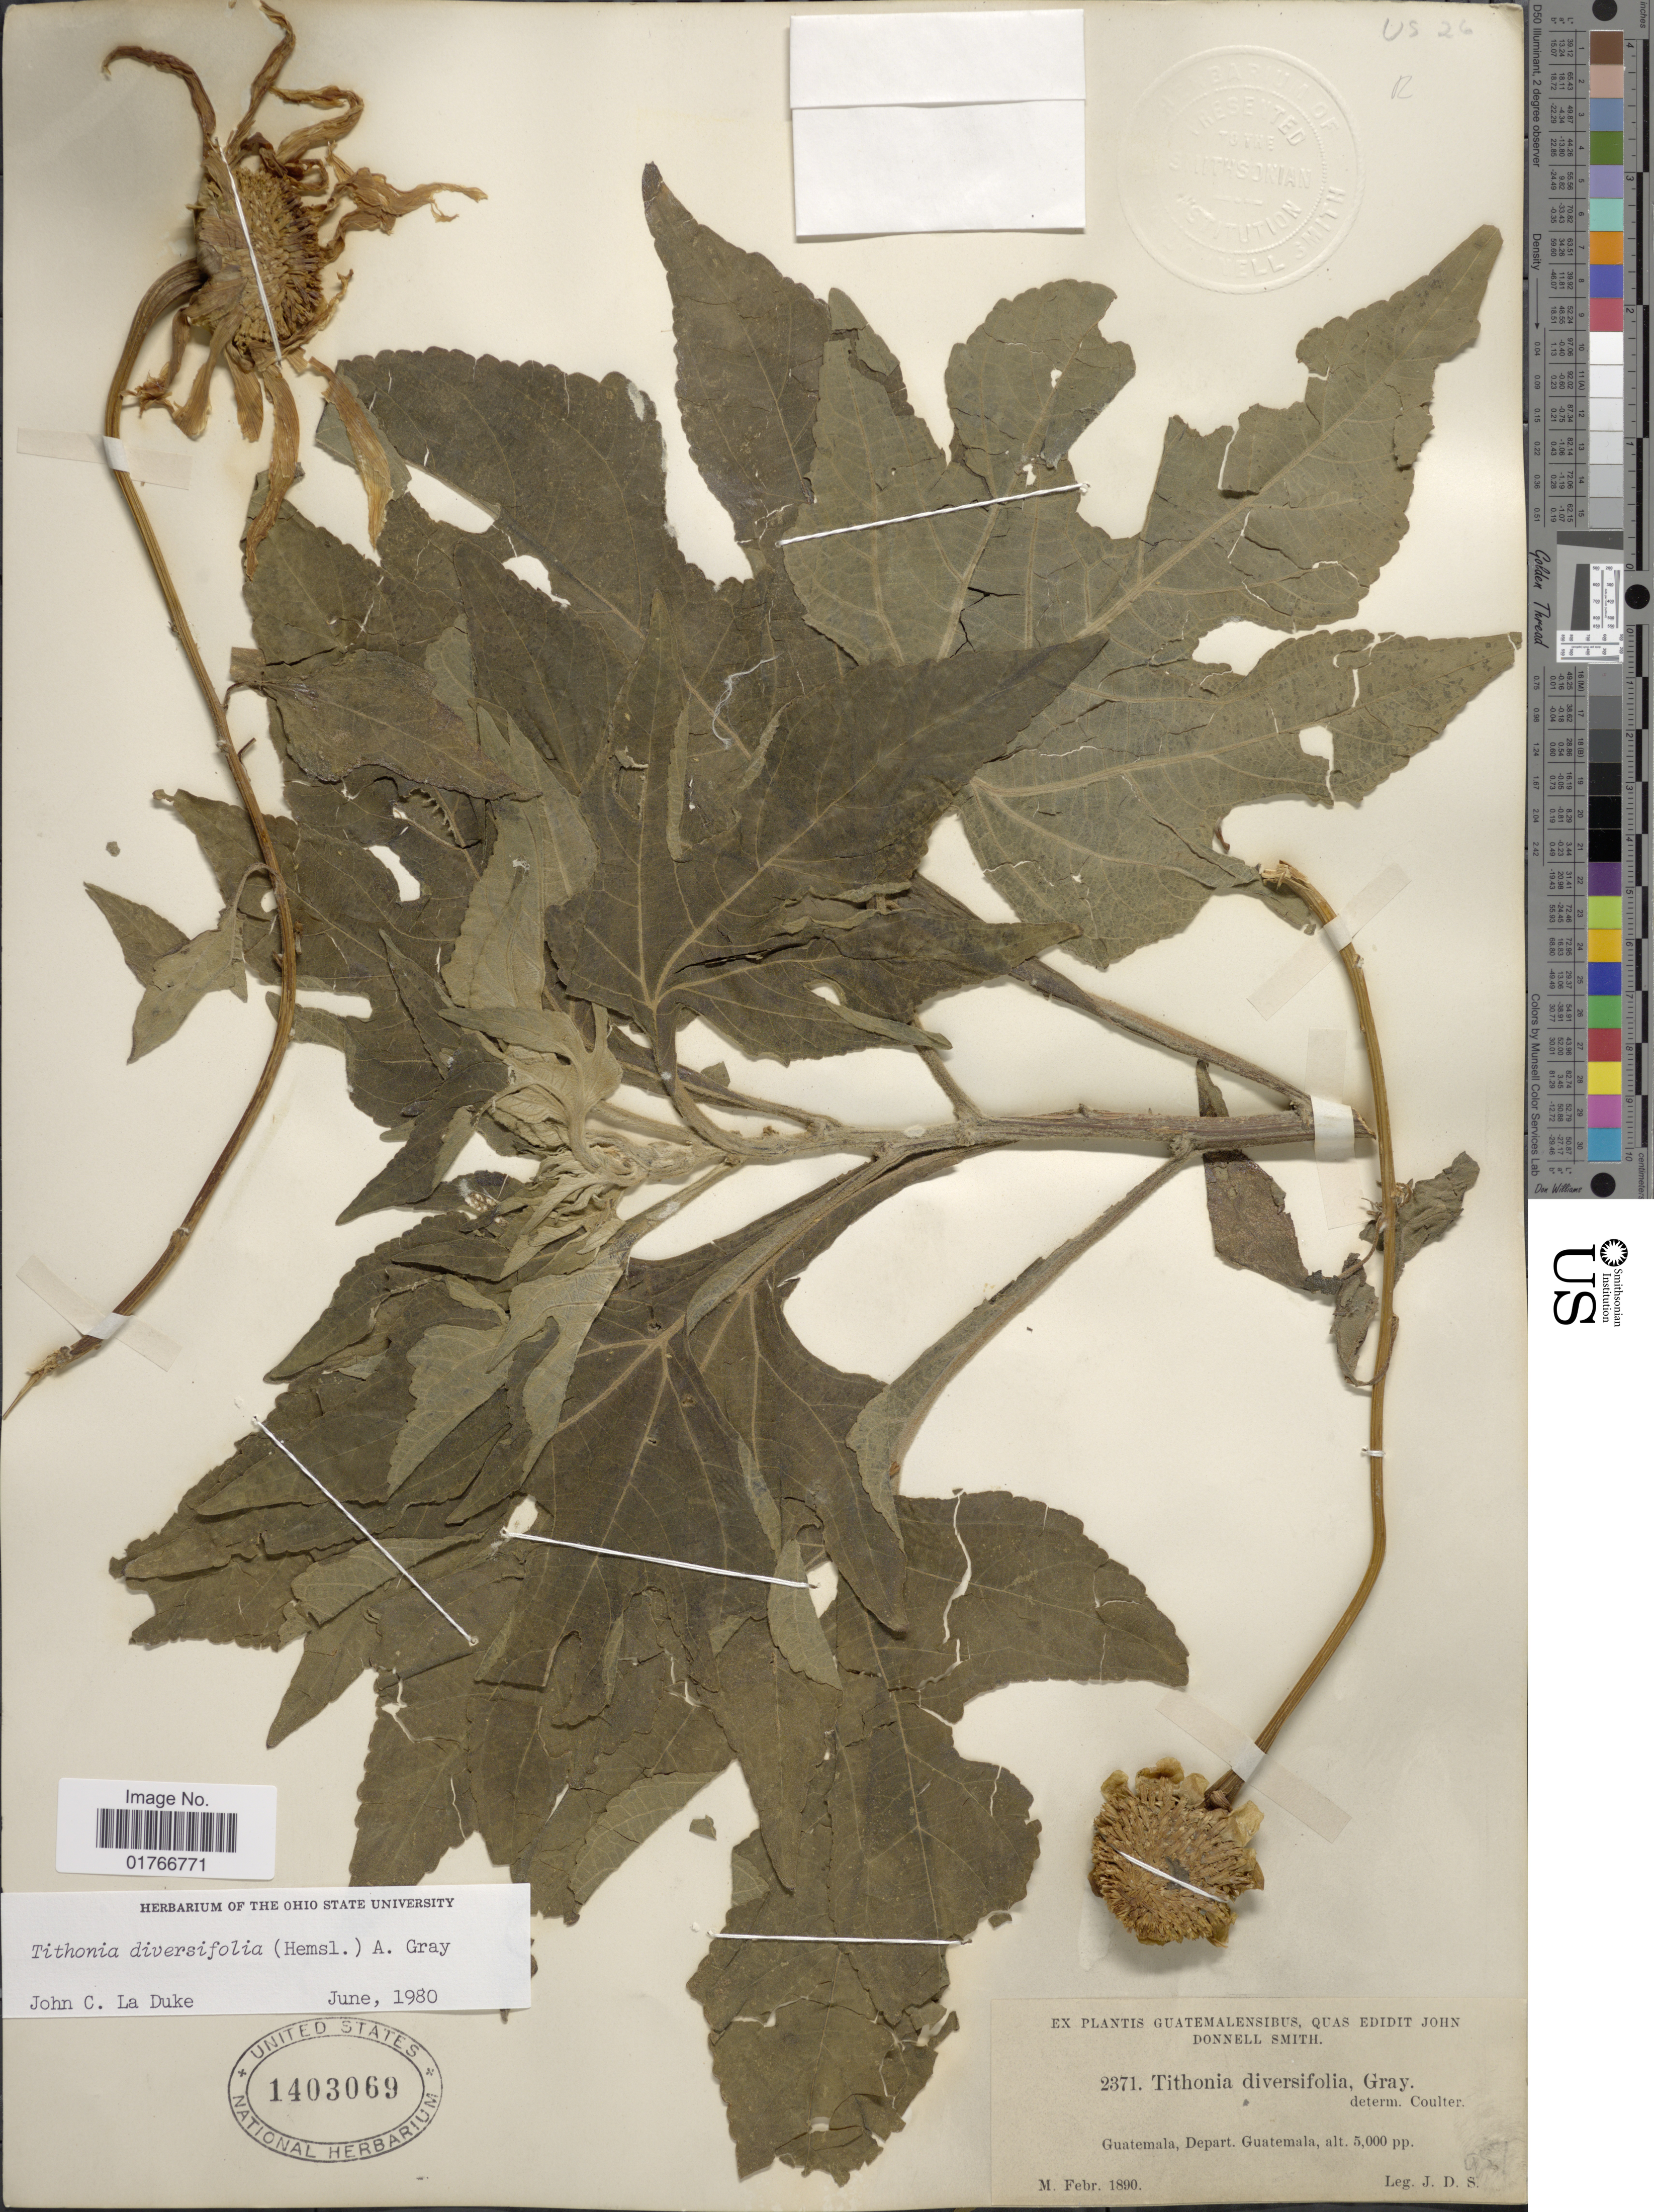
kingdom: Plantae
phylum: Tracheophyta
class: Magnoliopsida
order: Asterales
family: Asteraceae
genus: Tithonia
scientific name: Tithonia diversifolia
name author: (Hemsl.) A. Gray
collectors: J. Donnell Smith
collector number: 2371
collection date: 1890-02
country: Guatemala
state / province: Guatemala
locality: Guatemalensibus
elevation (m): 1524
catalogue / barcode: US 1403069